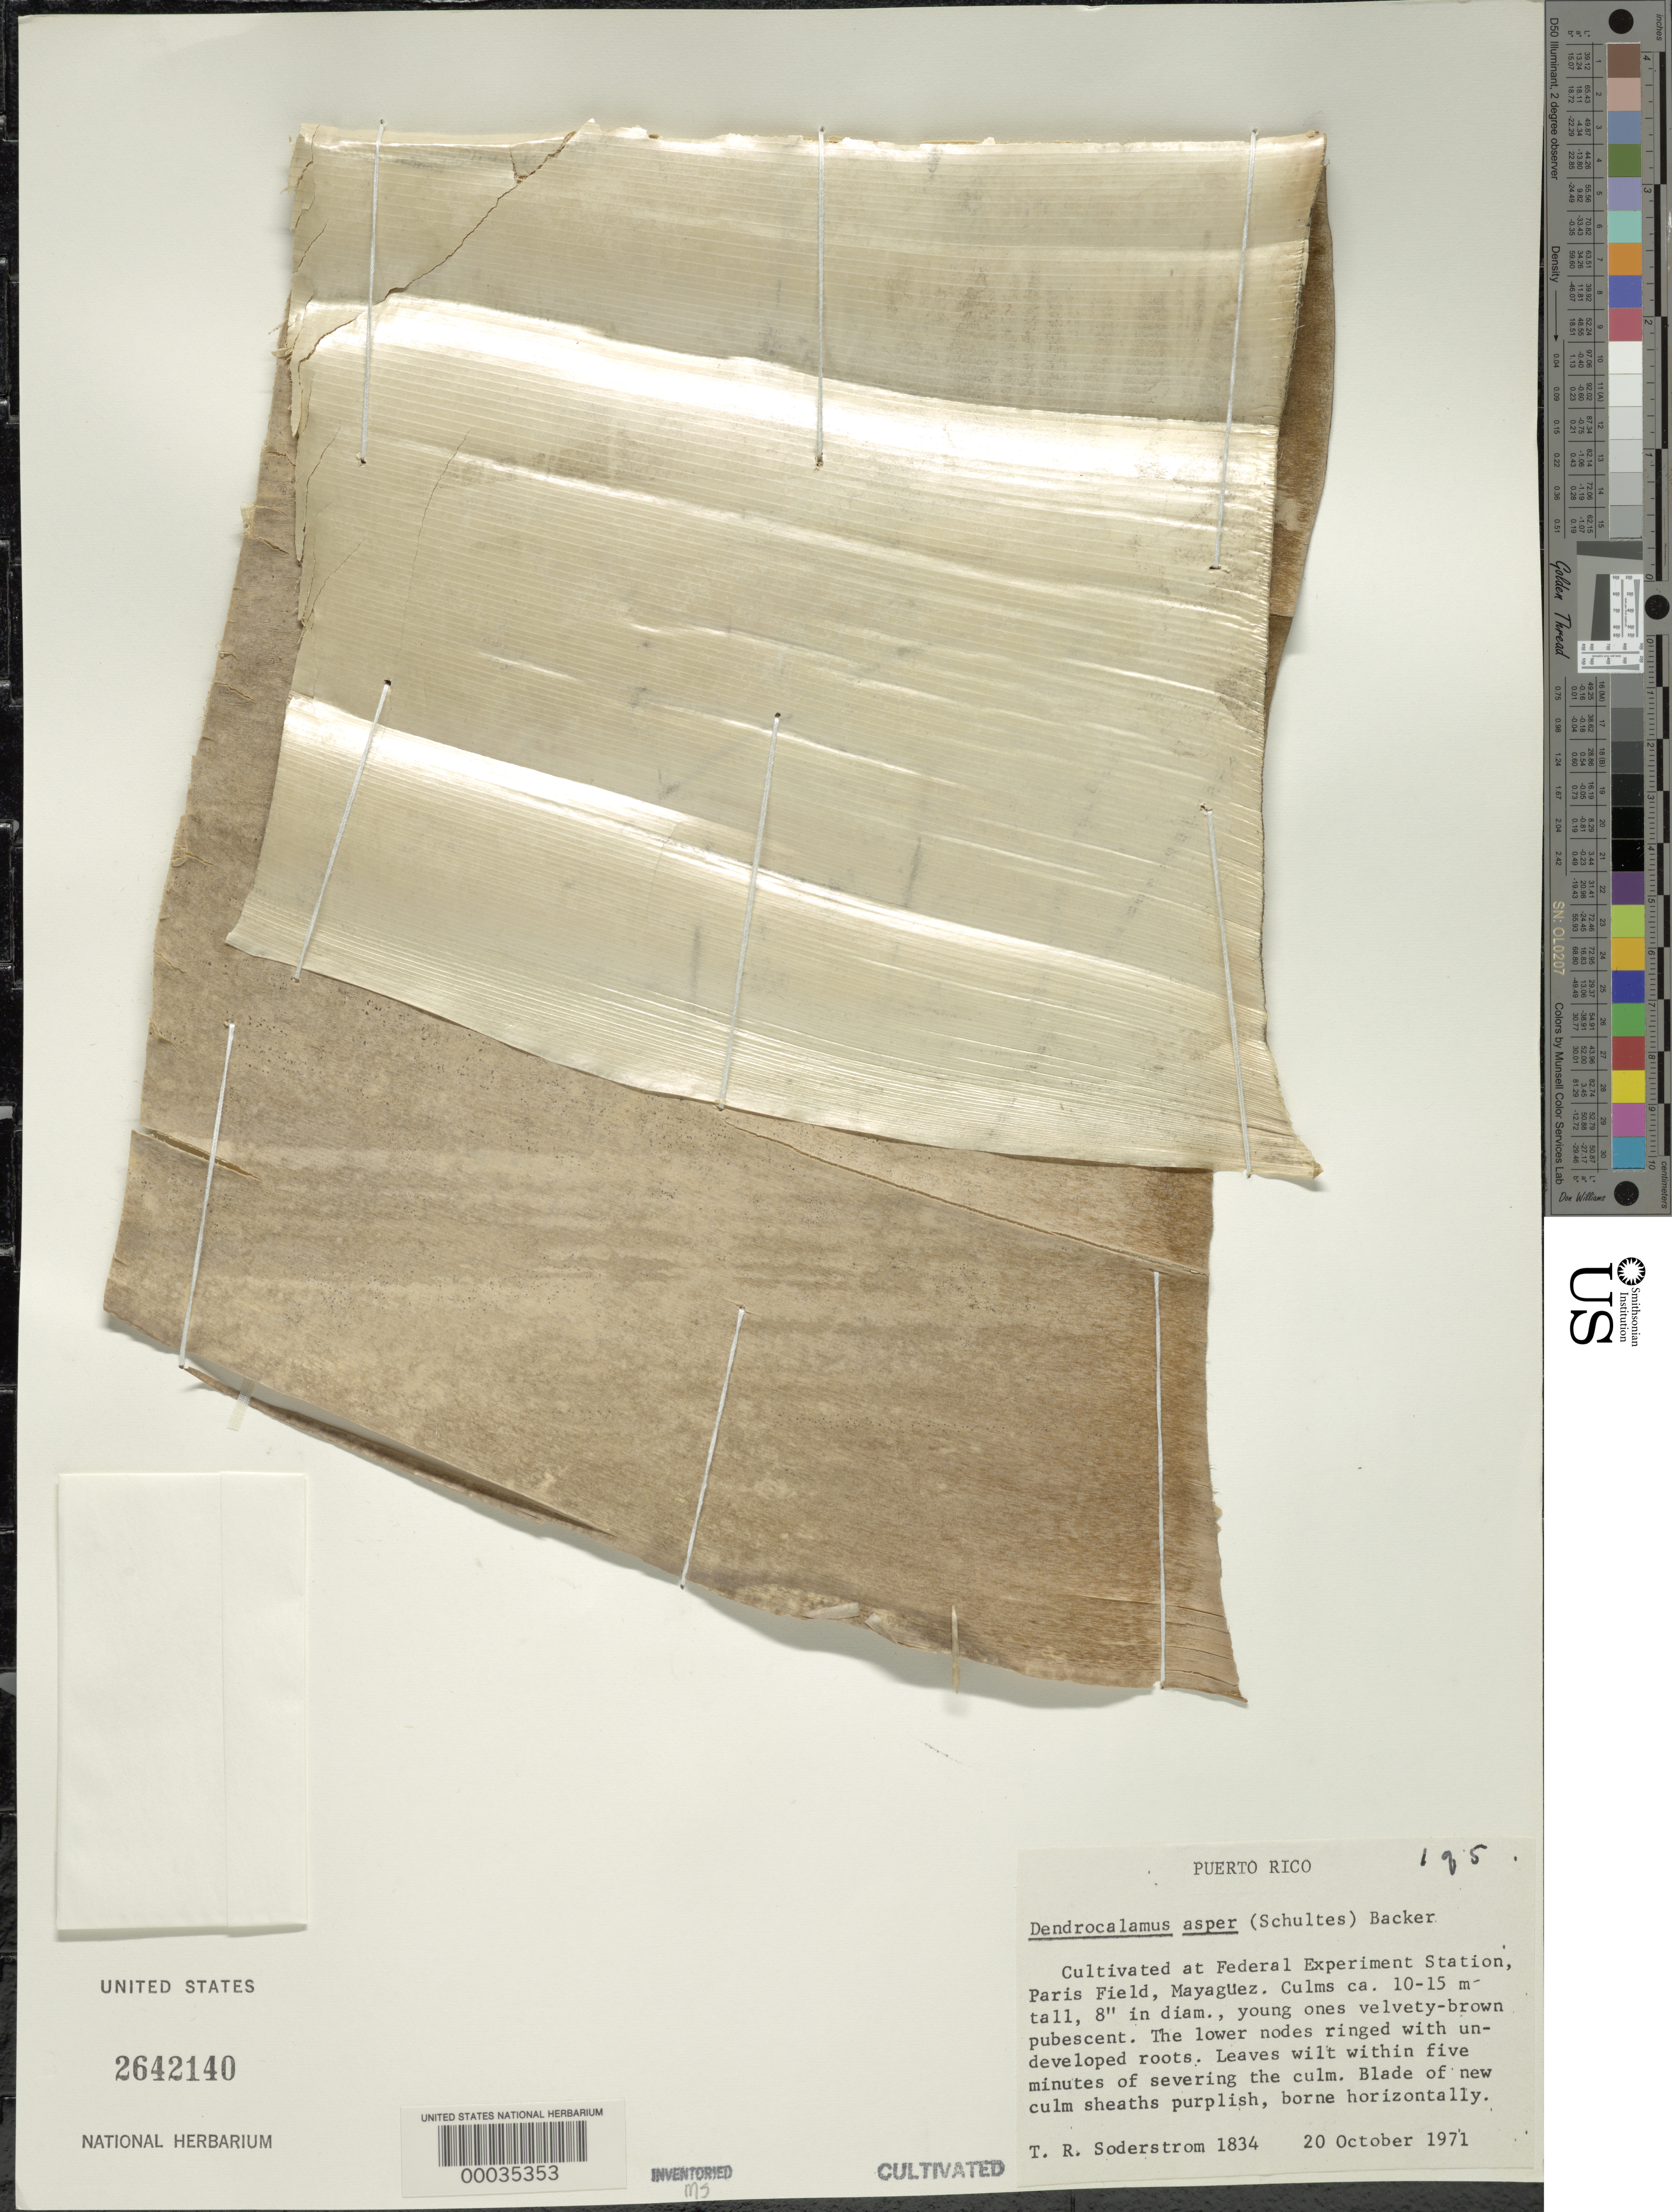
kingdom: Plantae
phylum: Tracheophyta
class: Liliopsida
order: Poales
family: Poaceae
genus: Dendrocalamus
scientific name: Dendrocalamus asper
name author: (Schult. & Schult. f.) Backer ex K. Heyne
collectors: T. R. Soderstrom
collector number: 1834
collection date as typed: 20 Oct 1971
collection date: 1971-10-20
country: Puerto Rico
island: Greater Antilles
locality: Federal experimental station, paris field-mayaguez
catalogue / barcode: US 2642140